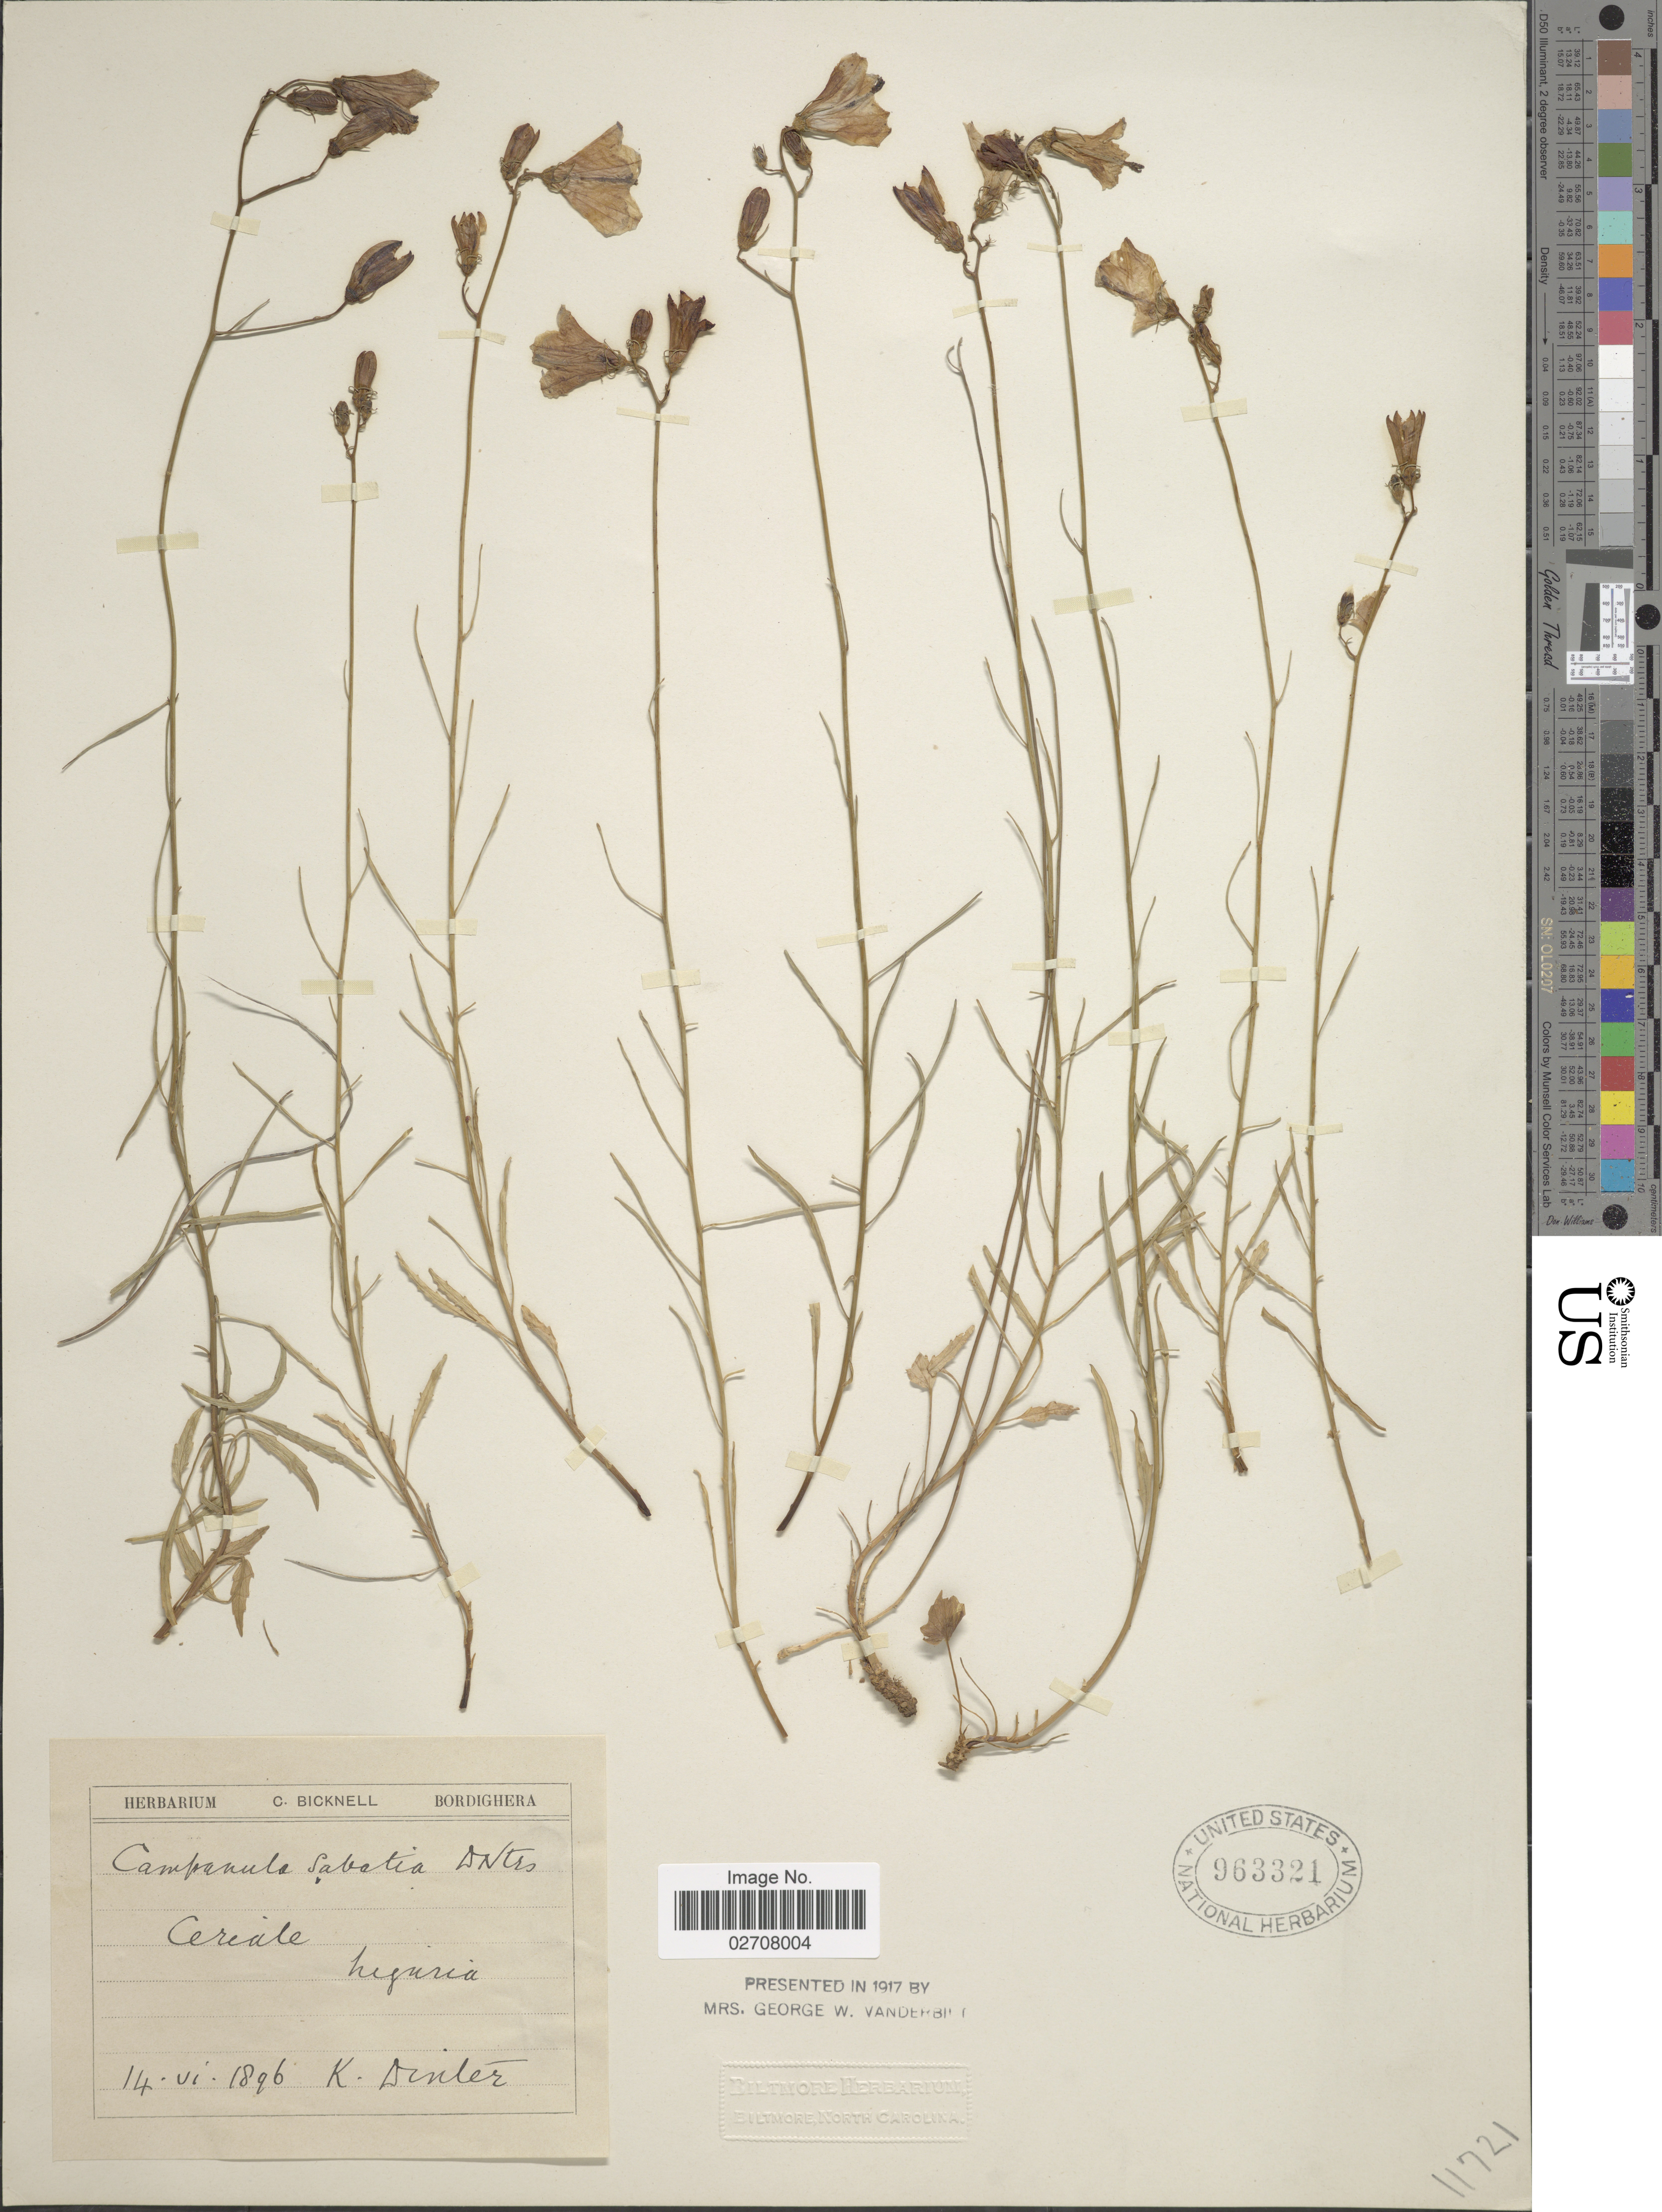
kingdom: Plantae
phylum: Tracheophyta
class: Magnoliopsida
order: Asterales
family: Campanulaceae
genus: Campanula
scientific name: Campanula sabatia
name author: De Not.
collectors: M. Dinter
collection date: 1896-06-14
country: Italy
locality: Ceriale Liguria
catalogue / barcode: US 963321